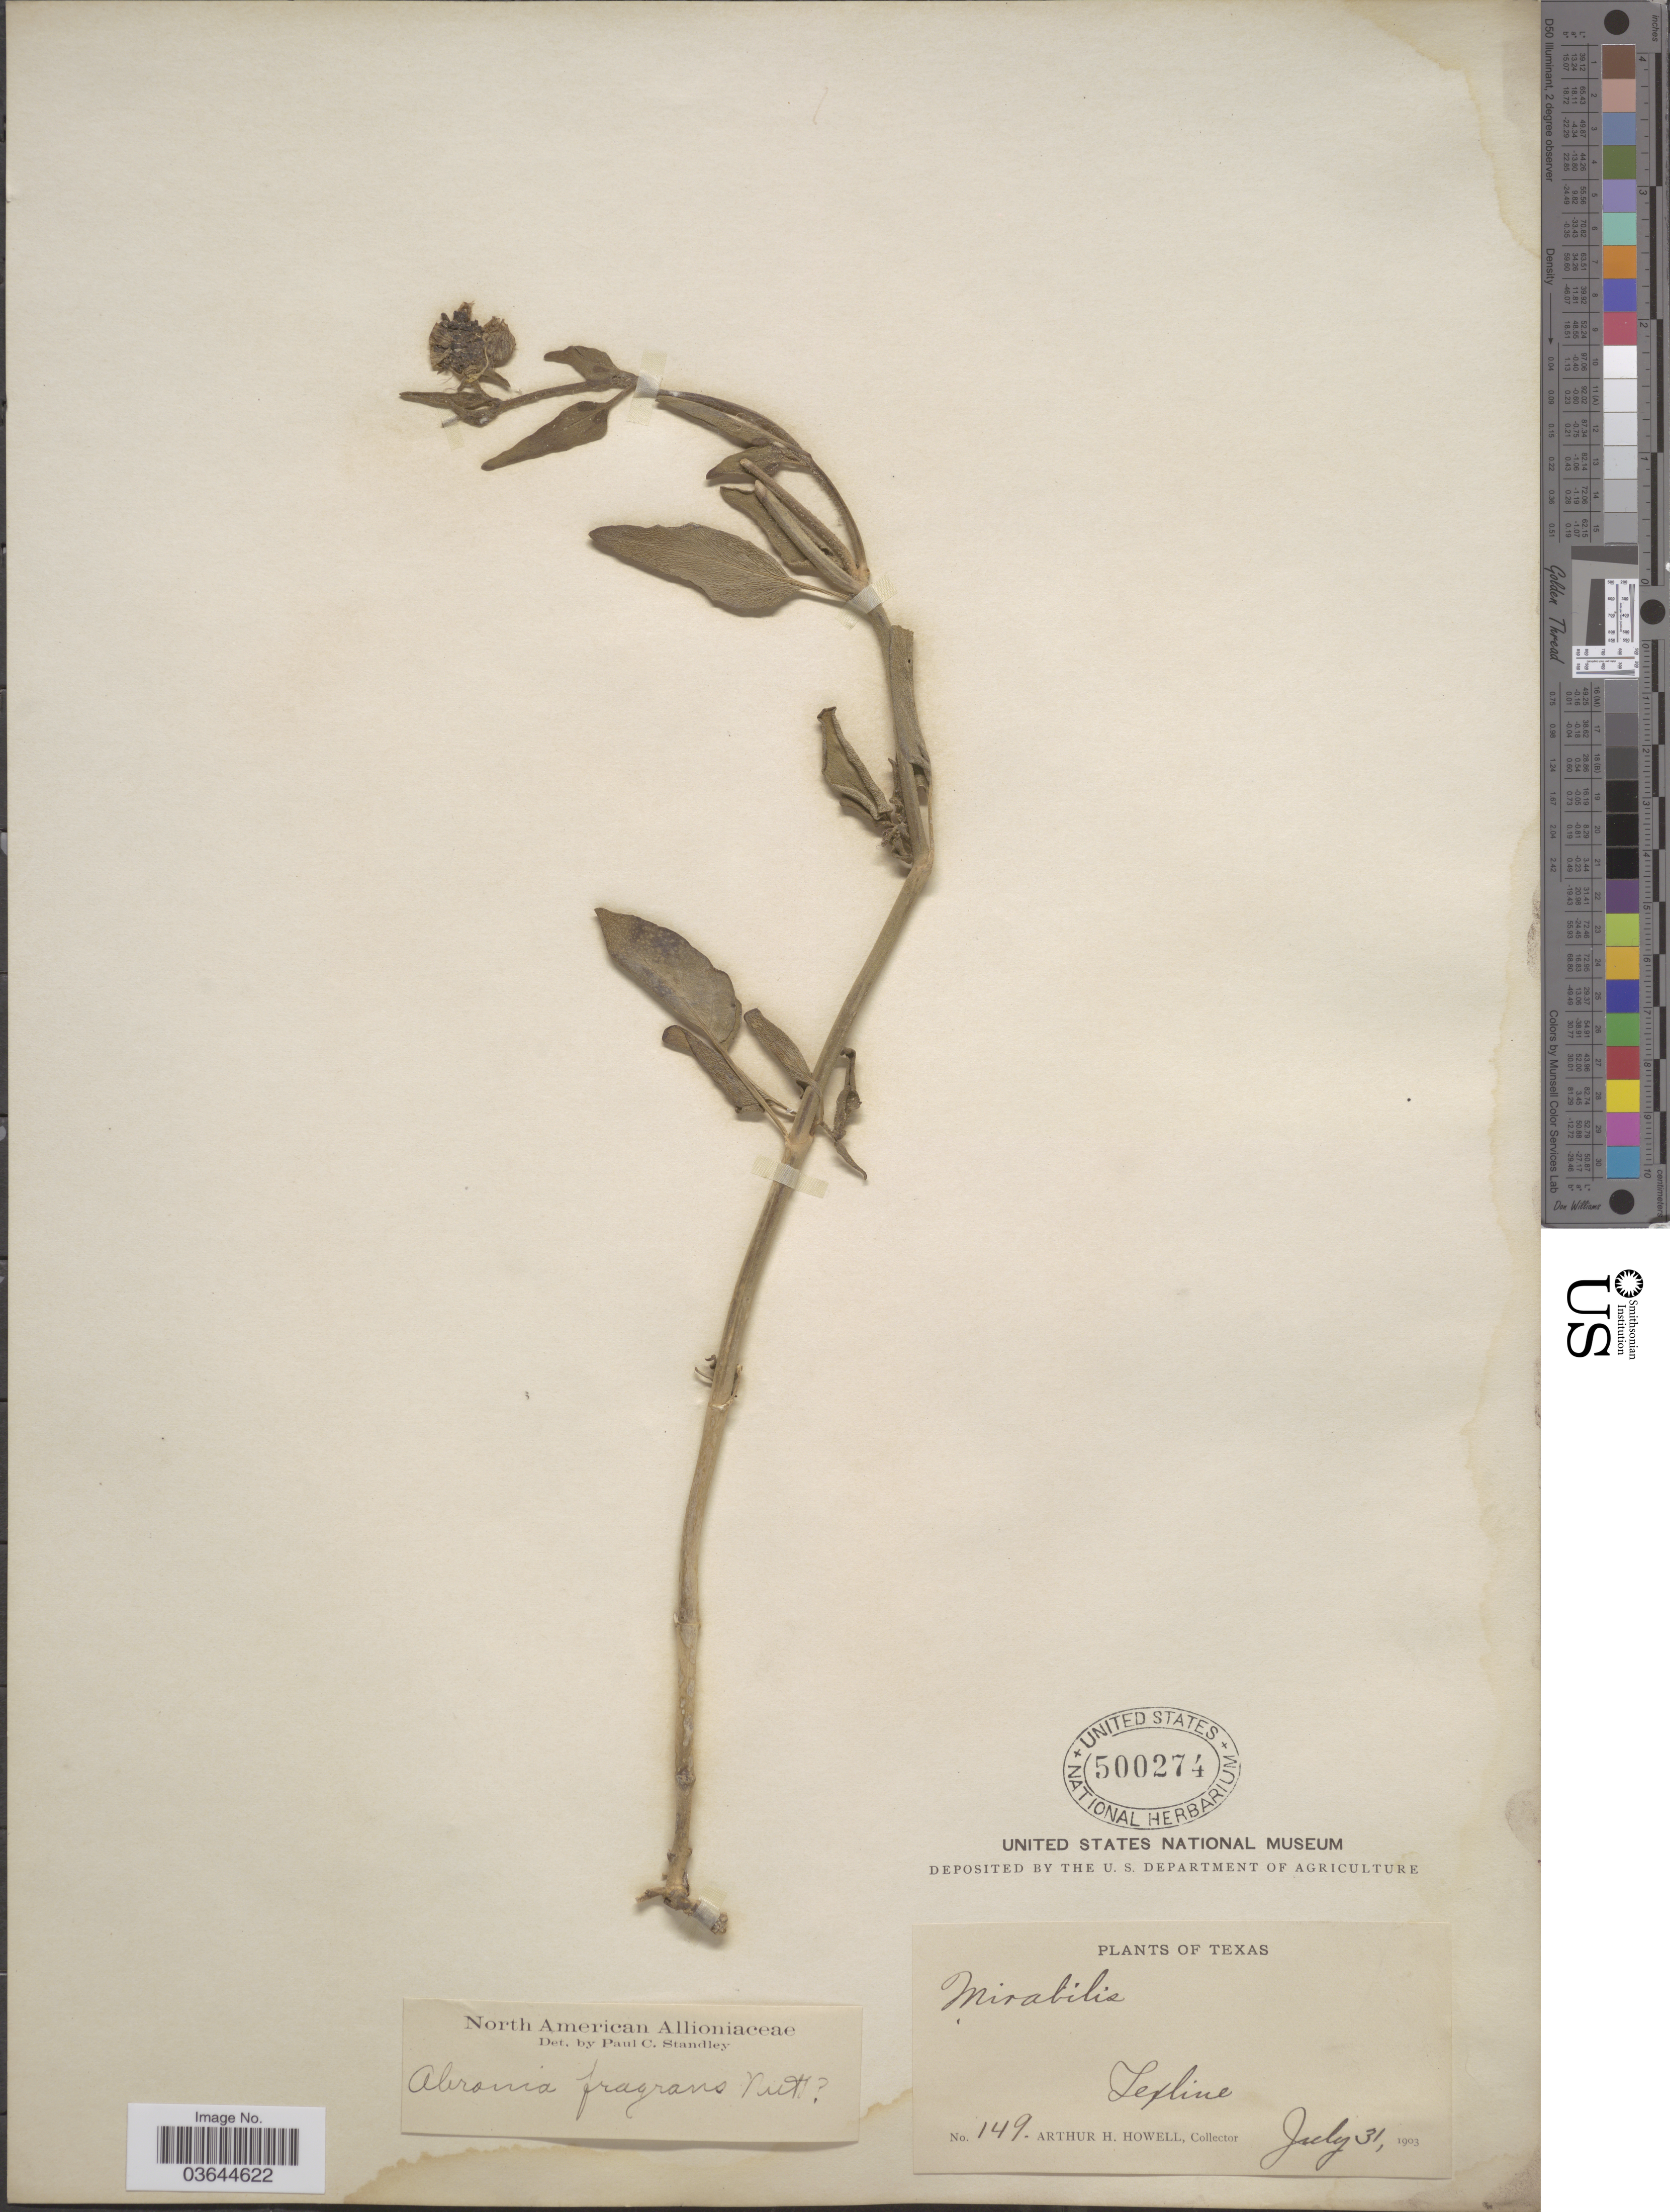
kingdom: Plantae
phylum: Tracheophyta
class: Magnoliopsida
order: Caryophyllales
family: Nyctaginaceae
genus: Abronia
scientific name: Abronia fragrans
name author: Nutt. ex Hook.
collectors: A. H. Howell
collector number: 149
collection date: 1903-07-31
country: United States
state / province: Texas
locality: Texline.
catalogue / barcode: US 500274